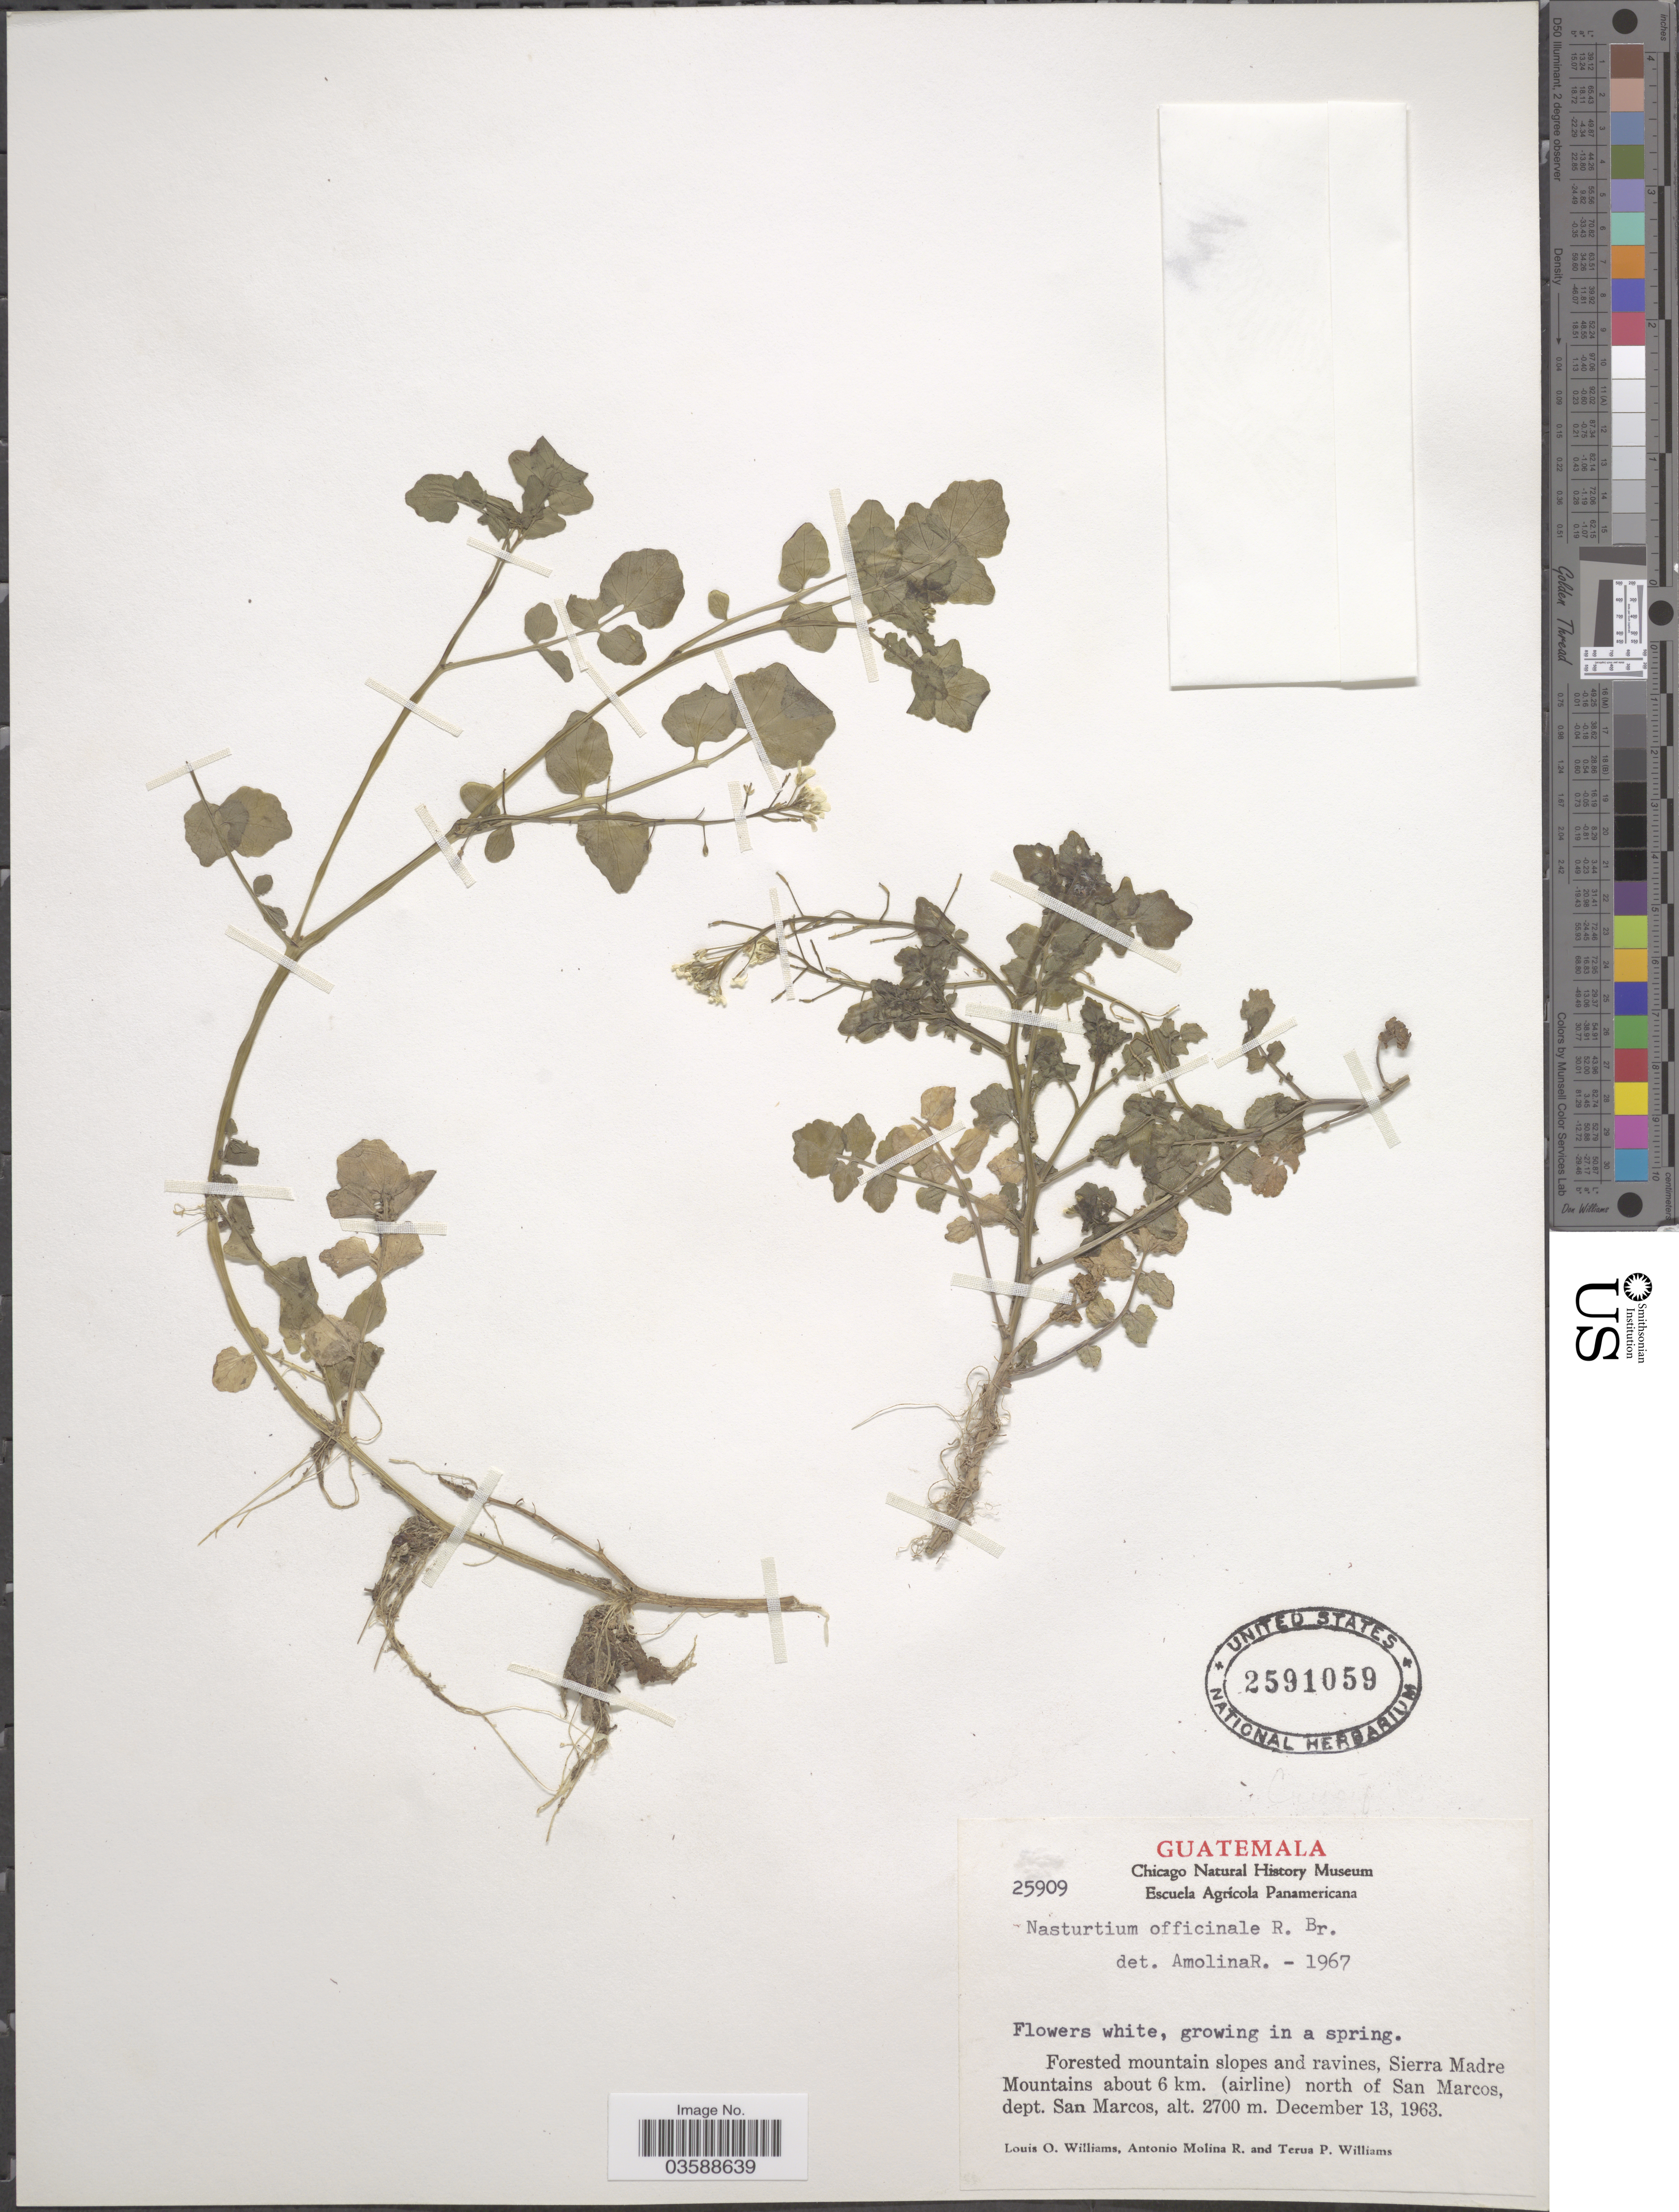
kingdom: Plantae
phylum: Tracheophyta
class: Magnoliopsida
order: Brassicales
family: Brassicaceae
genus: Nasturtium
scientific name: Nasturtium officinale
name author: R. Br.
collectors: L. O. Williams, A. Molina R. & T. Williams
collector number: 25909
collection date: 1963-12-13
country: Guatemala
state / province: San Marcos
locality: Forested mountain slopes and ravines, Sierra Madre Mountains about 6 km. (airline) north of San Marcos, dept. San Marcos.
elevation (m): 2700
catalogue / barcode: US 2591059